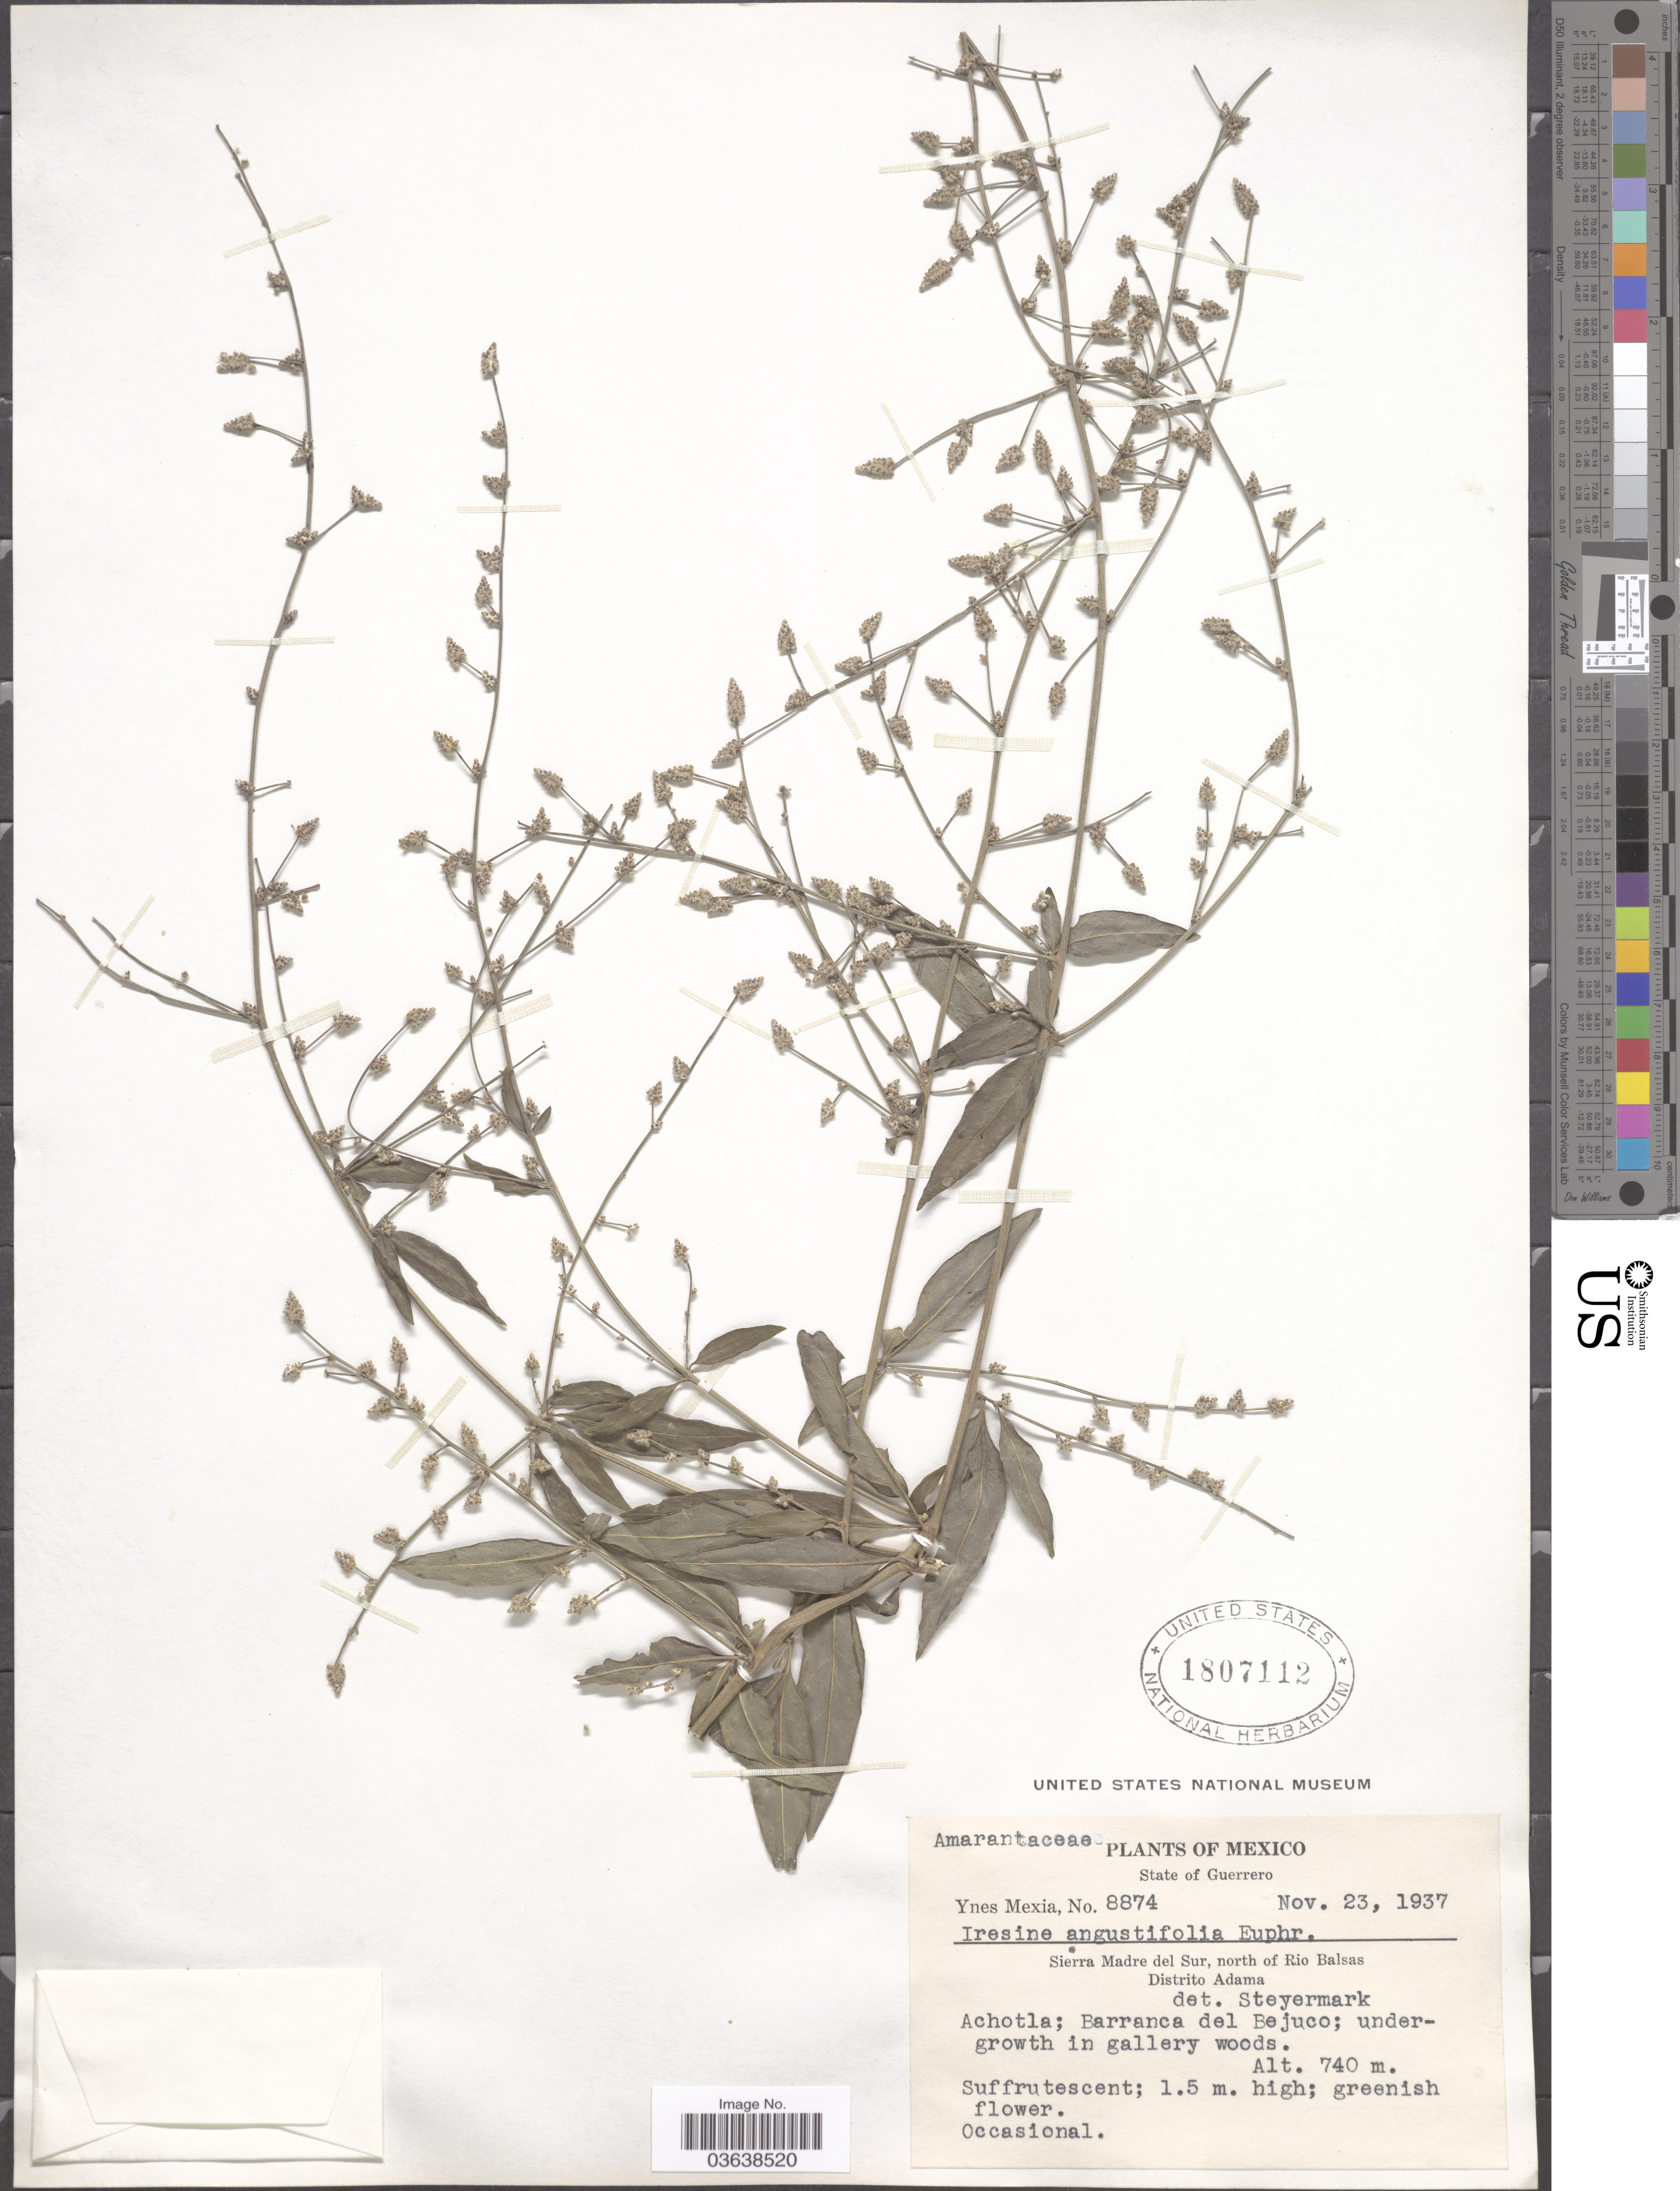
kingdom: Plantae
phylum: Tracheophyta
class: Magnoliopsida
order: Caryophyllales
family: Amaranthaceae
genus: Iresine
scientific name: Iresine angustifolia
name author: Euphrasén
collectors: Y. Mexia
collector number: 8874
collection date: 1937-11-23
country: Mexico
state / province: Guerrero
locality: Sierra Madre del Sur, north of Rio Balsas. Distrito Adama. Achotla; Barranca del Bejuco.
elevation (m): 740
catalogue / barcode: US 1807112